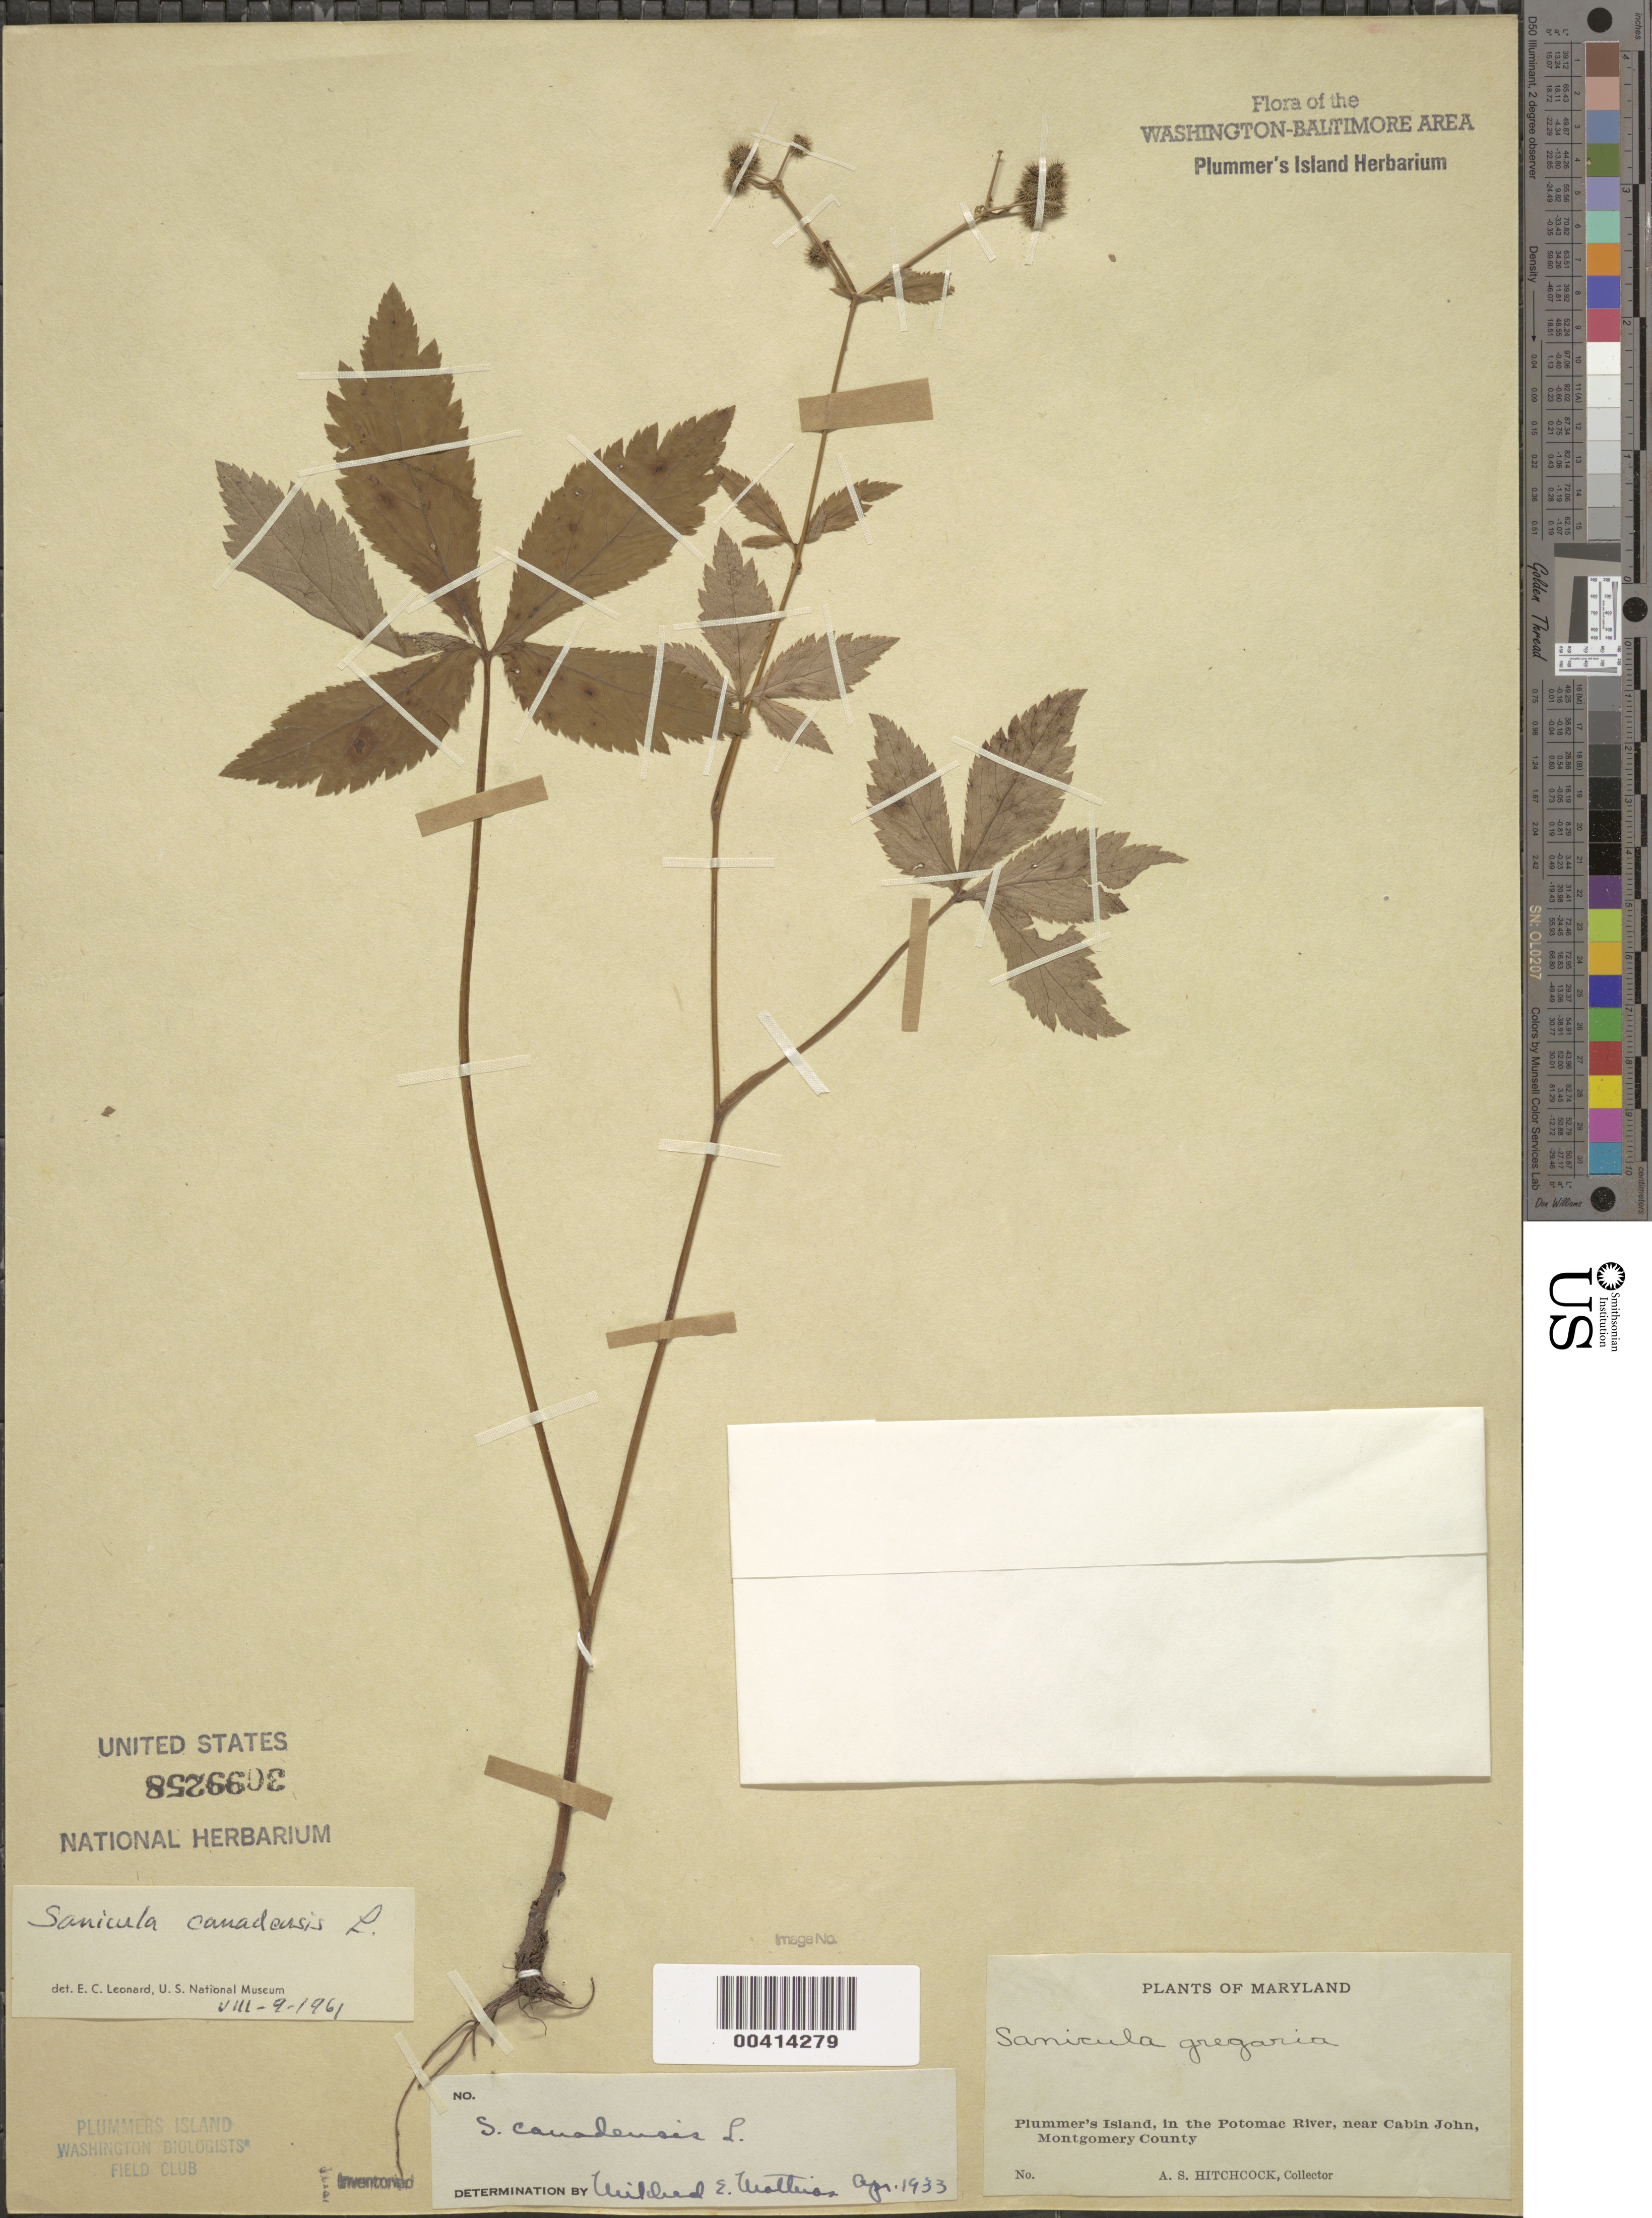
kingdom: Plantae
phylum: Tracheophyta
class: Magnoliopsida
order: Apiales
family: Apiaceae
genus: Sanicula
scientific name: Sanicula canadensis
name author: L.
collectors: A. S. Hitchcock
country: United States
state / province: Maryland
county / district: Montgomery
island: Plummers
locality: Plummer's Island C. & O. Canal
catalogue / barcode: US 3099258